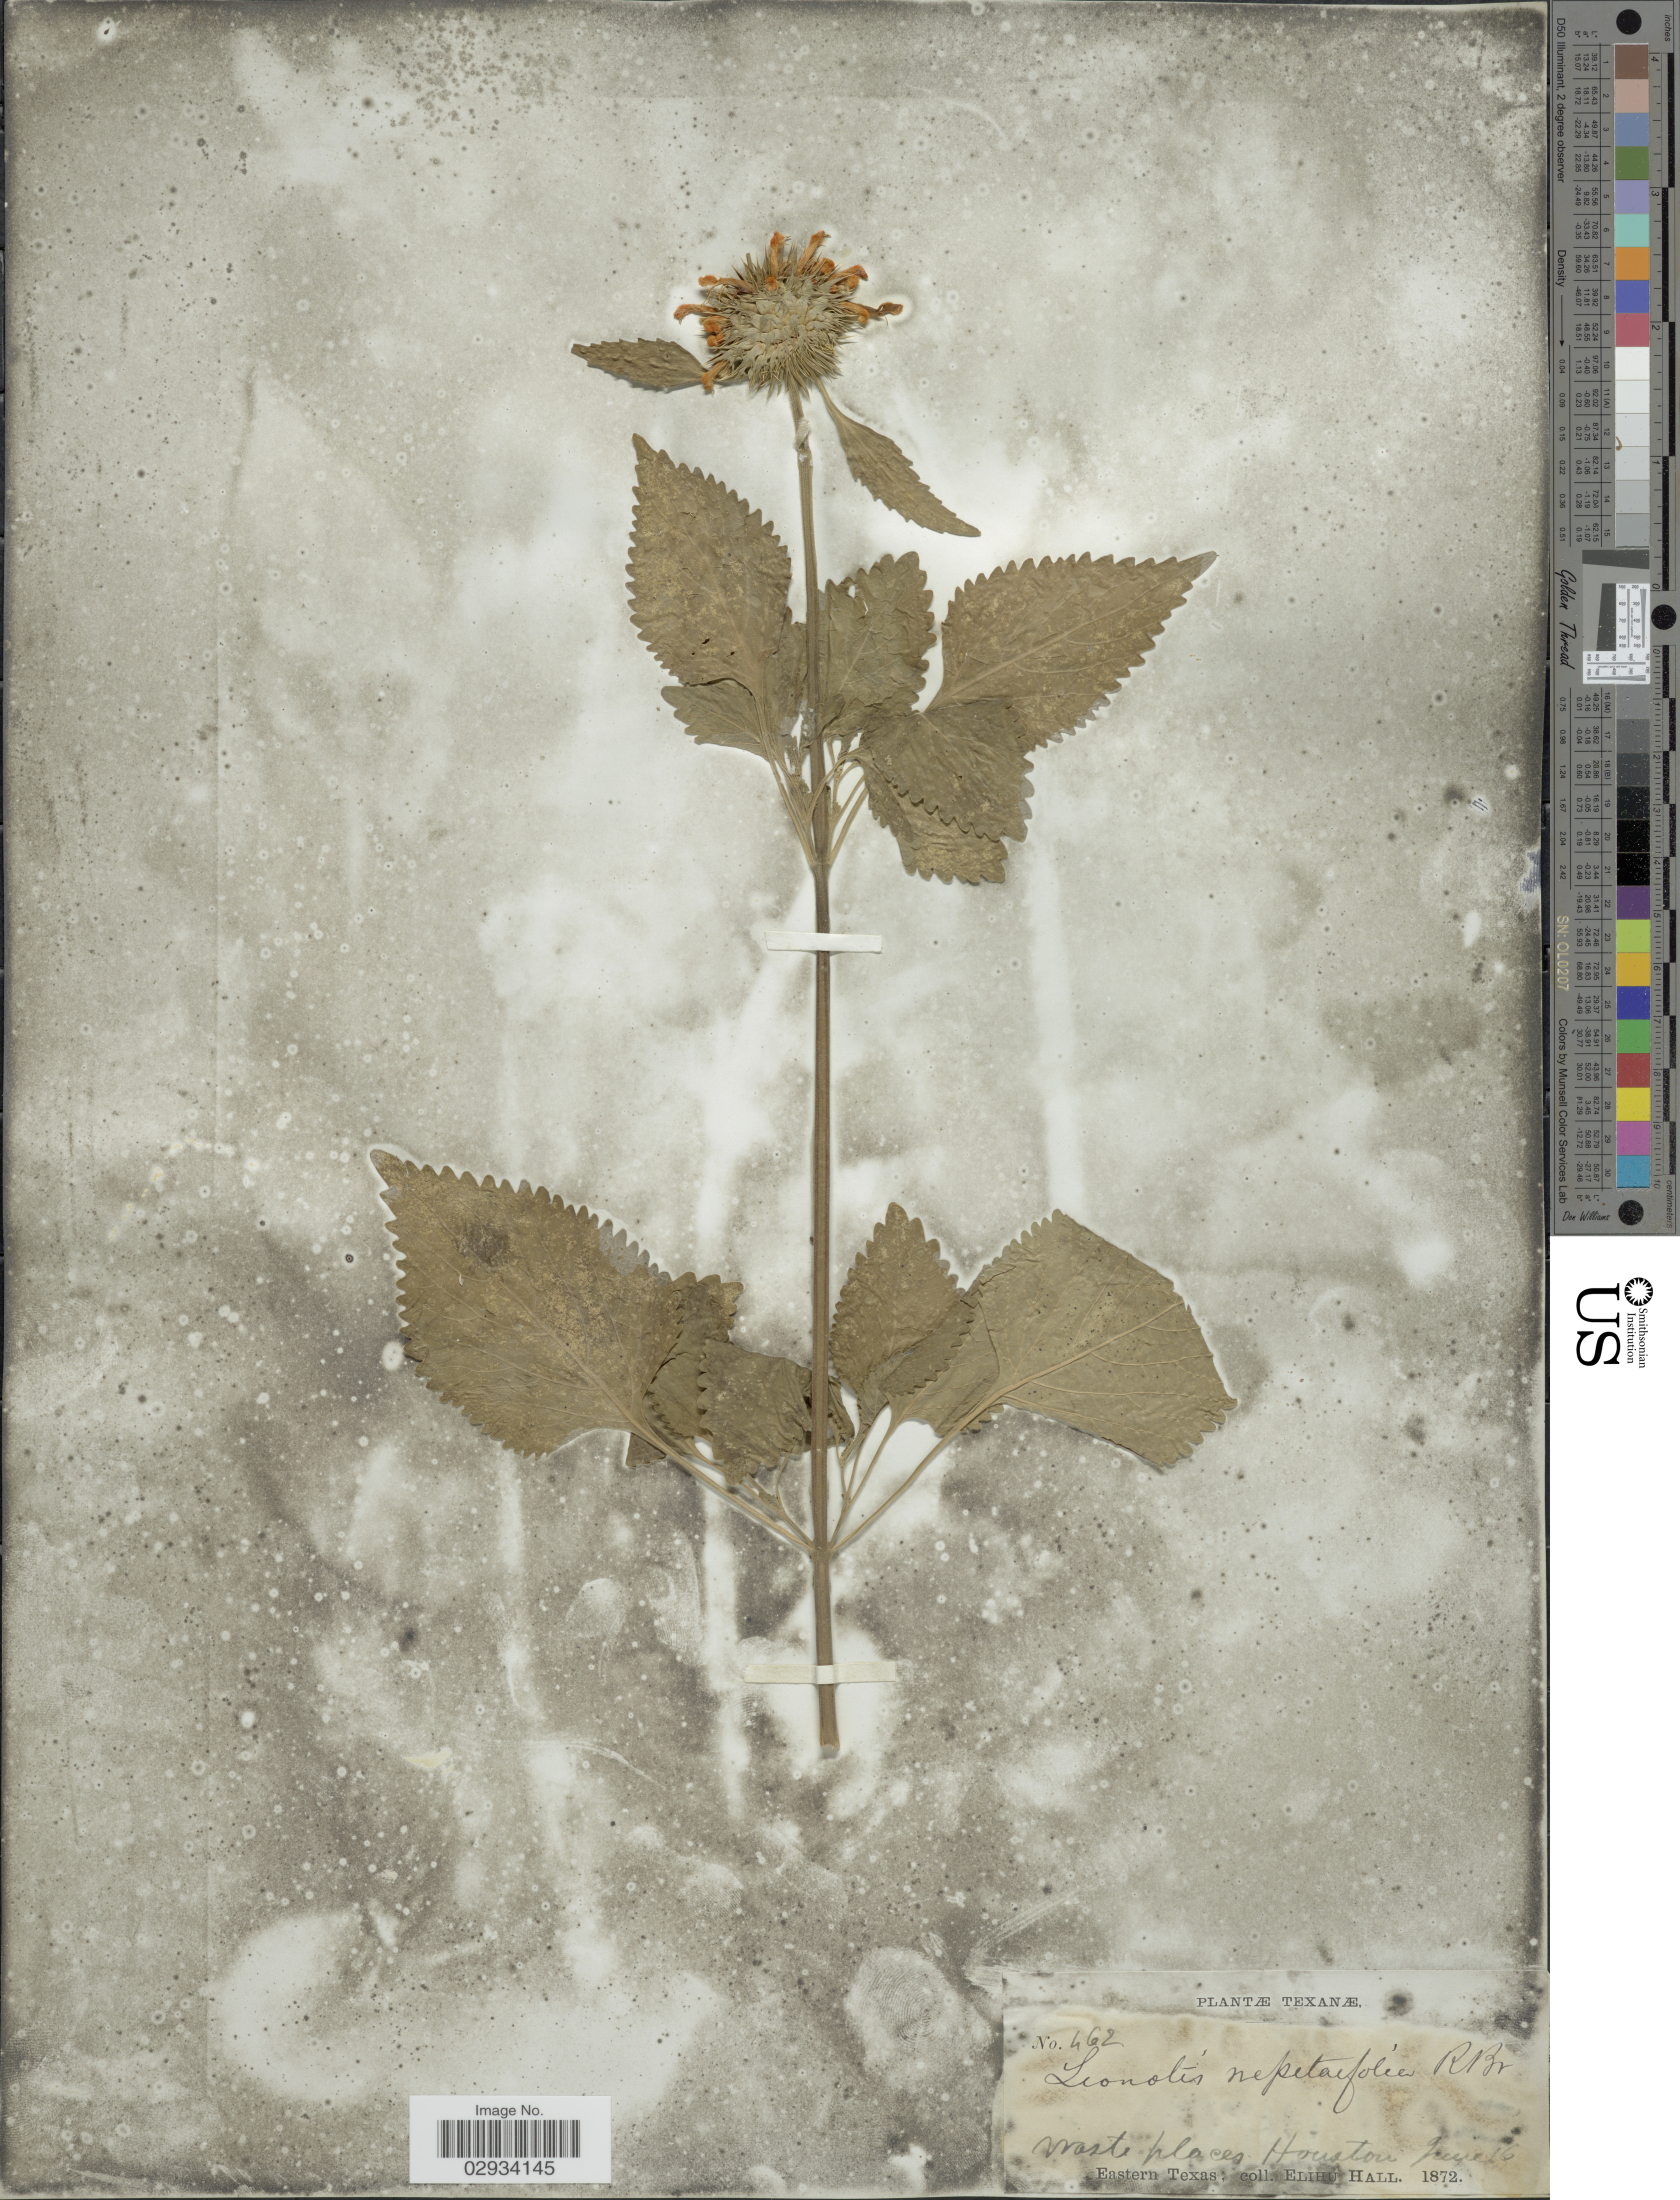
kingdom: Plantae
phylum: Tracheophyta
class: Magnoliopsida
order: Lamiales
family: Lamiaceae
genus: Leonotis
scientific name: Leonotis nepetifolia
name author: (L.) R. Br.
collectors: E. Hall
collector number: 462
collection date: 1872-06-16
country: United States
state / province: Texas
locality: Houston, Eastern Texas.